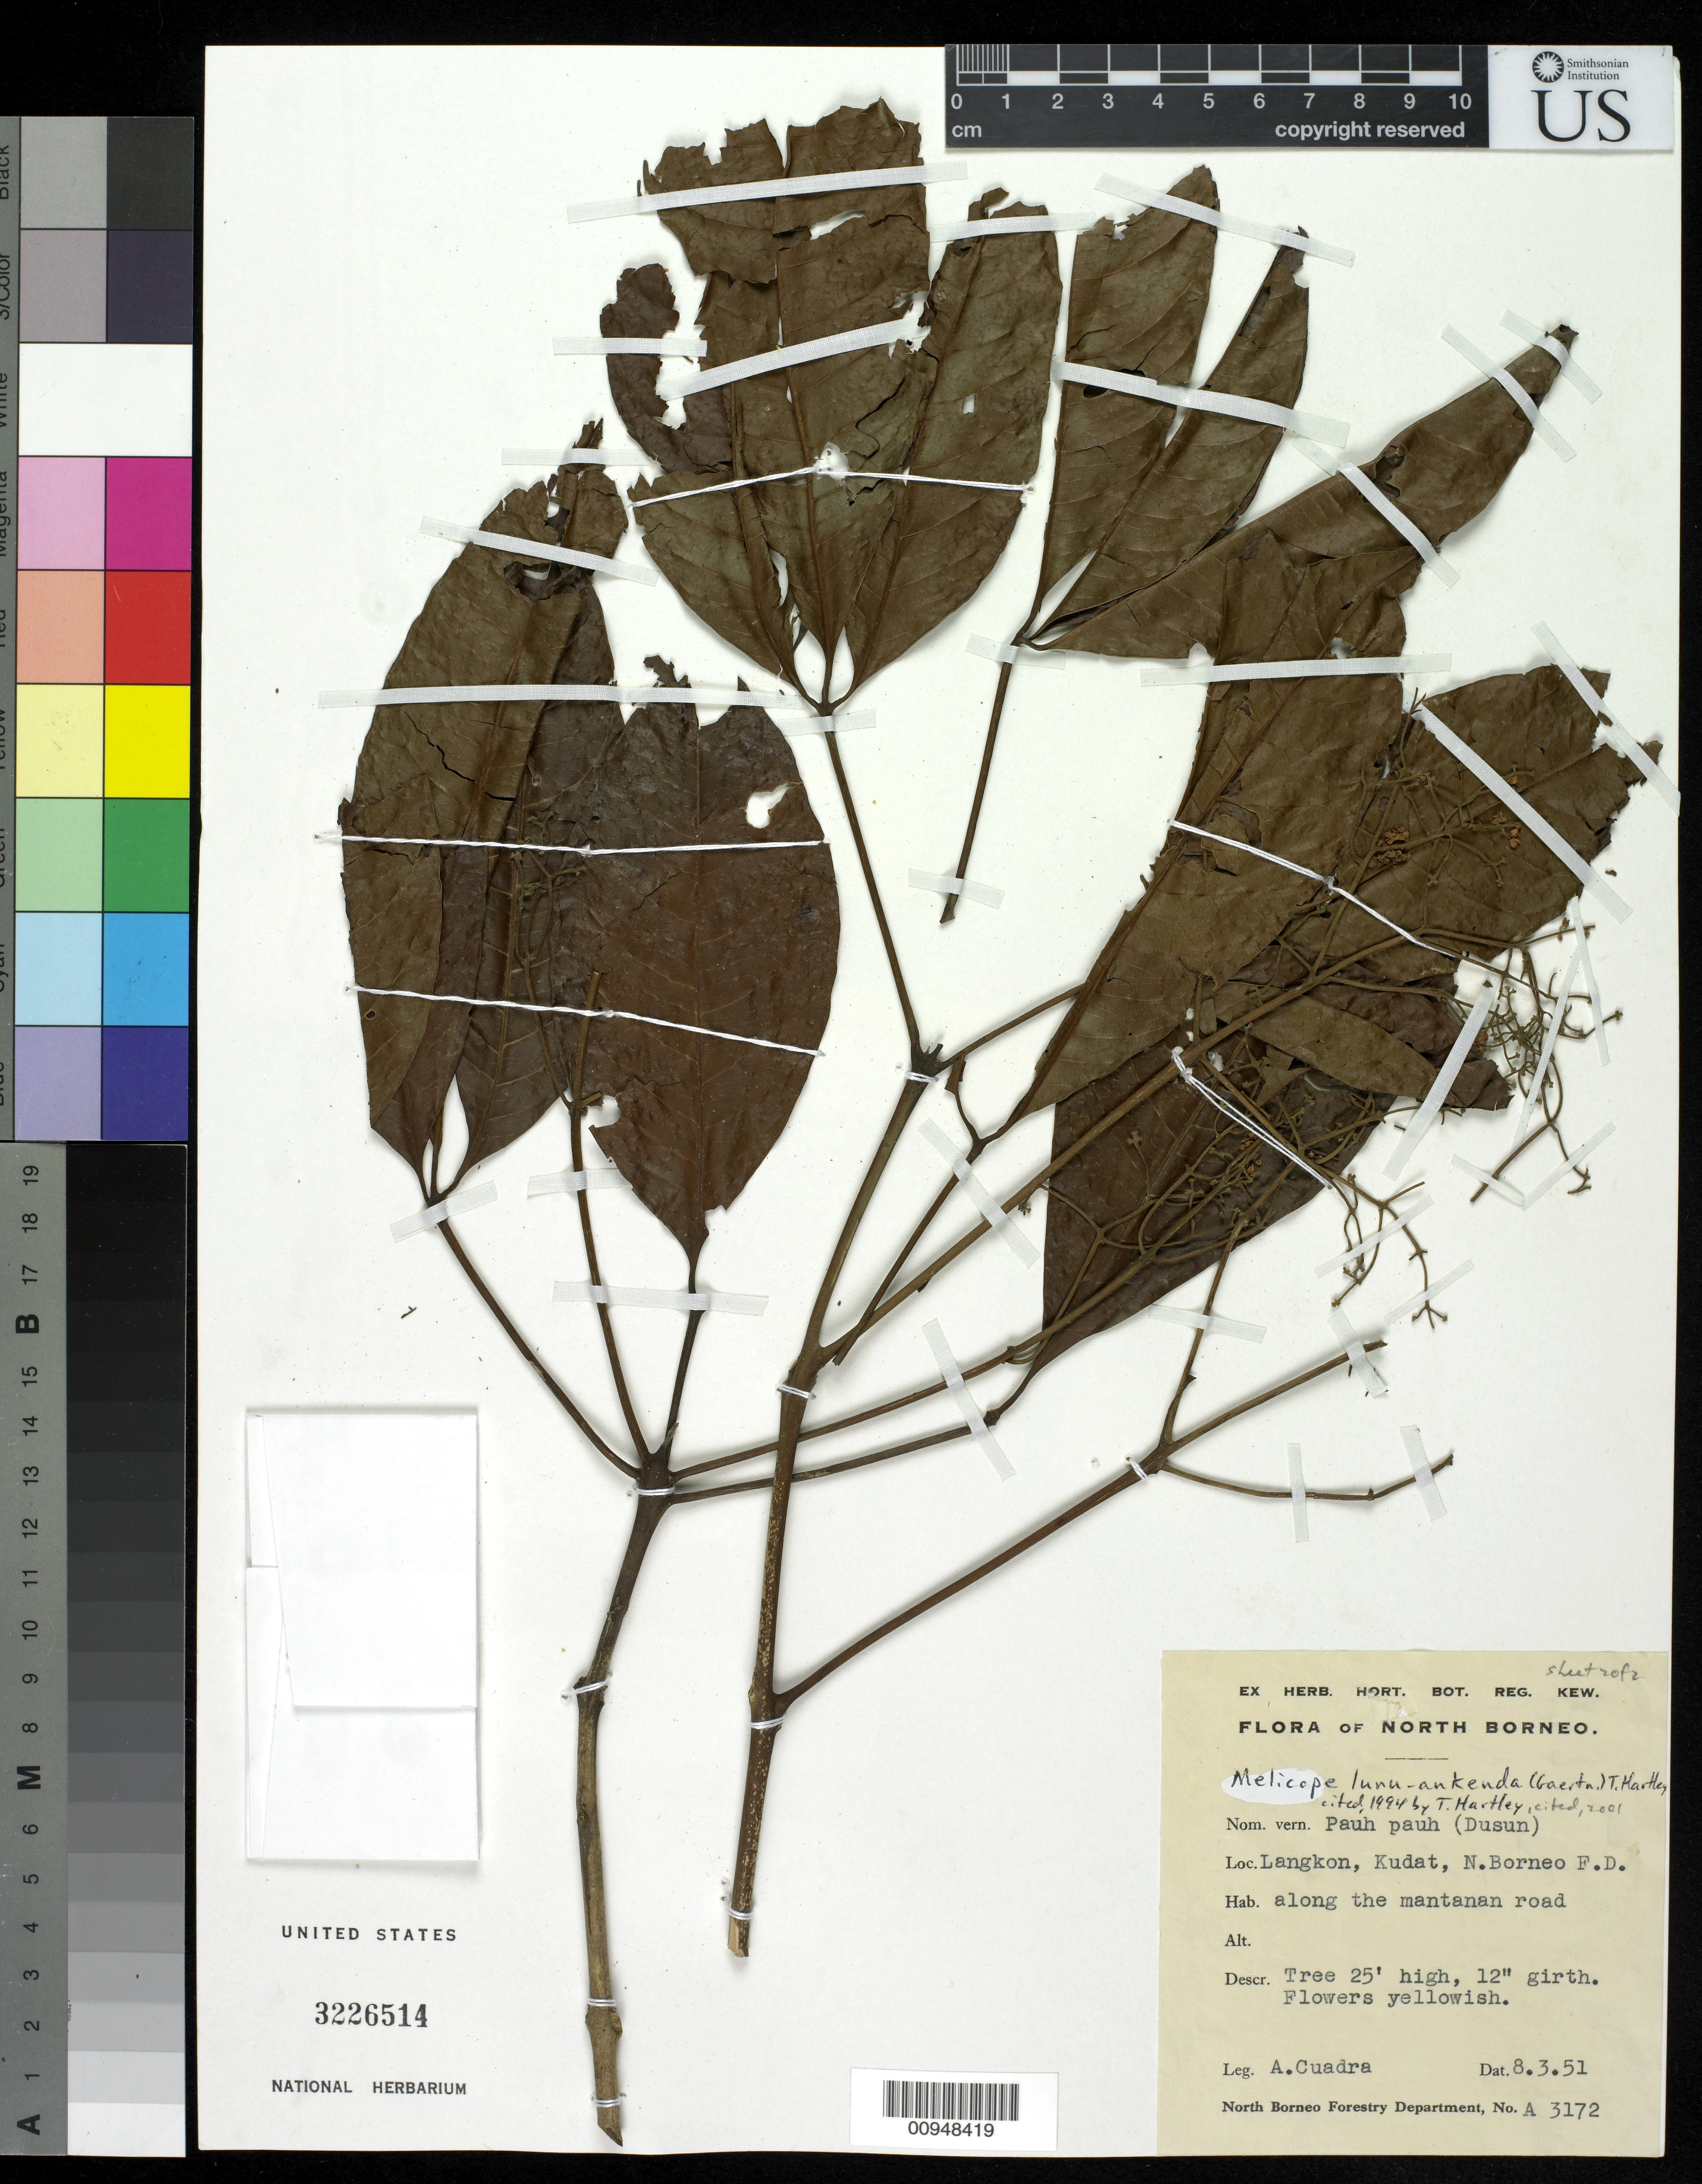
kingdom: Plantae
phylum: Tracheophyta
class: Magnoliopsida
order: Sapindales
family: Rutaceae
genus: Melicope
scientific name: Melicope lunu-ankenda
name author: (Gaertn.) T.G. Hartley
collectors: A. Cuadra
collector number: A 3172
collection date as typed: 08 Mar 1951 or 03 Aug 1951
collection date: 1951-03-08 or 1951-08-03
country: Malaysia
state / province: Sabah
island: Borneo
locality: Langkon, Kudat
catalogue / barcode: US 3226514